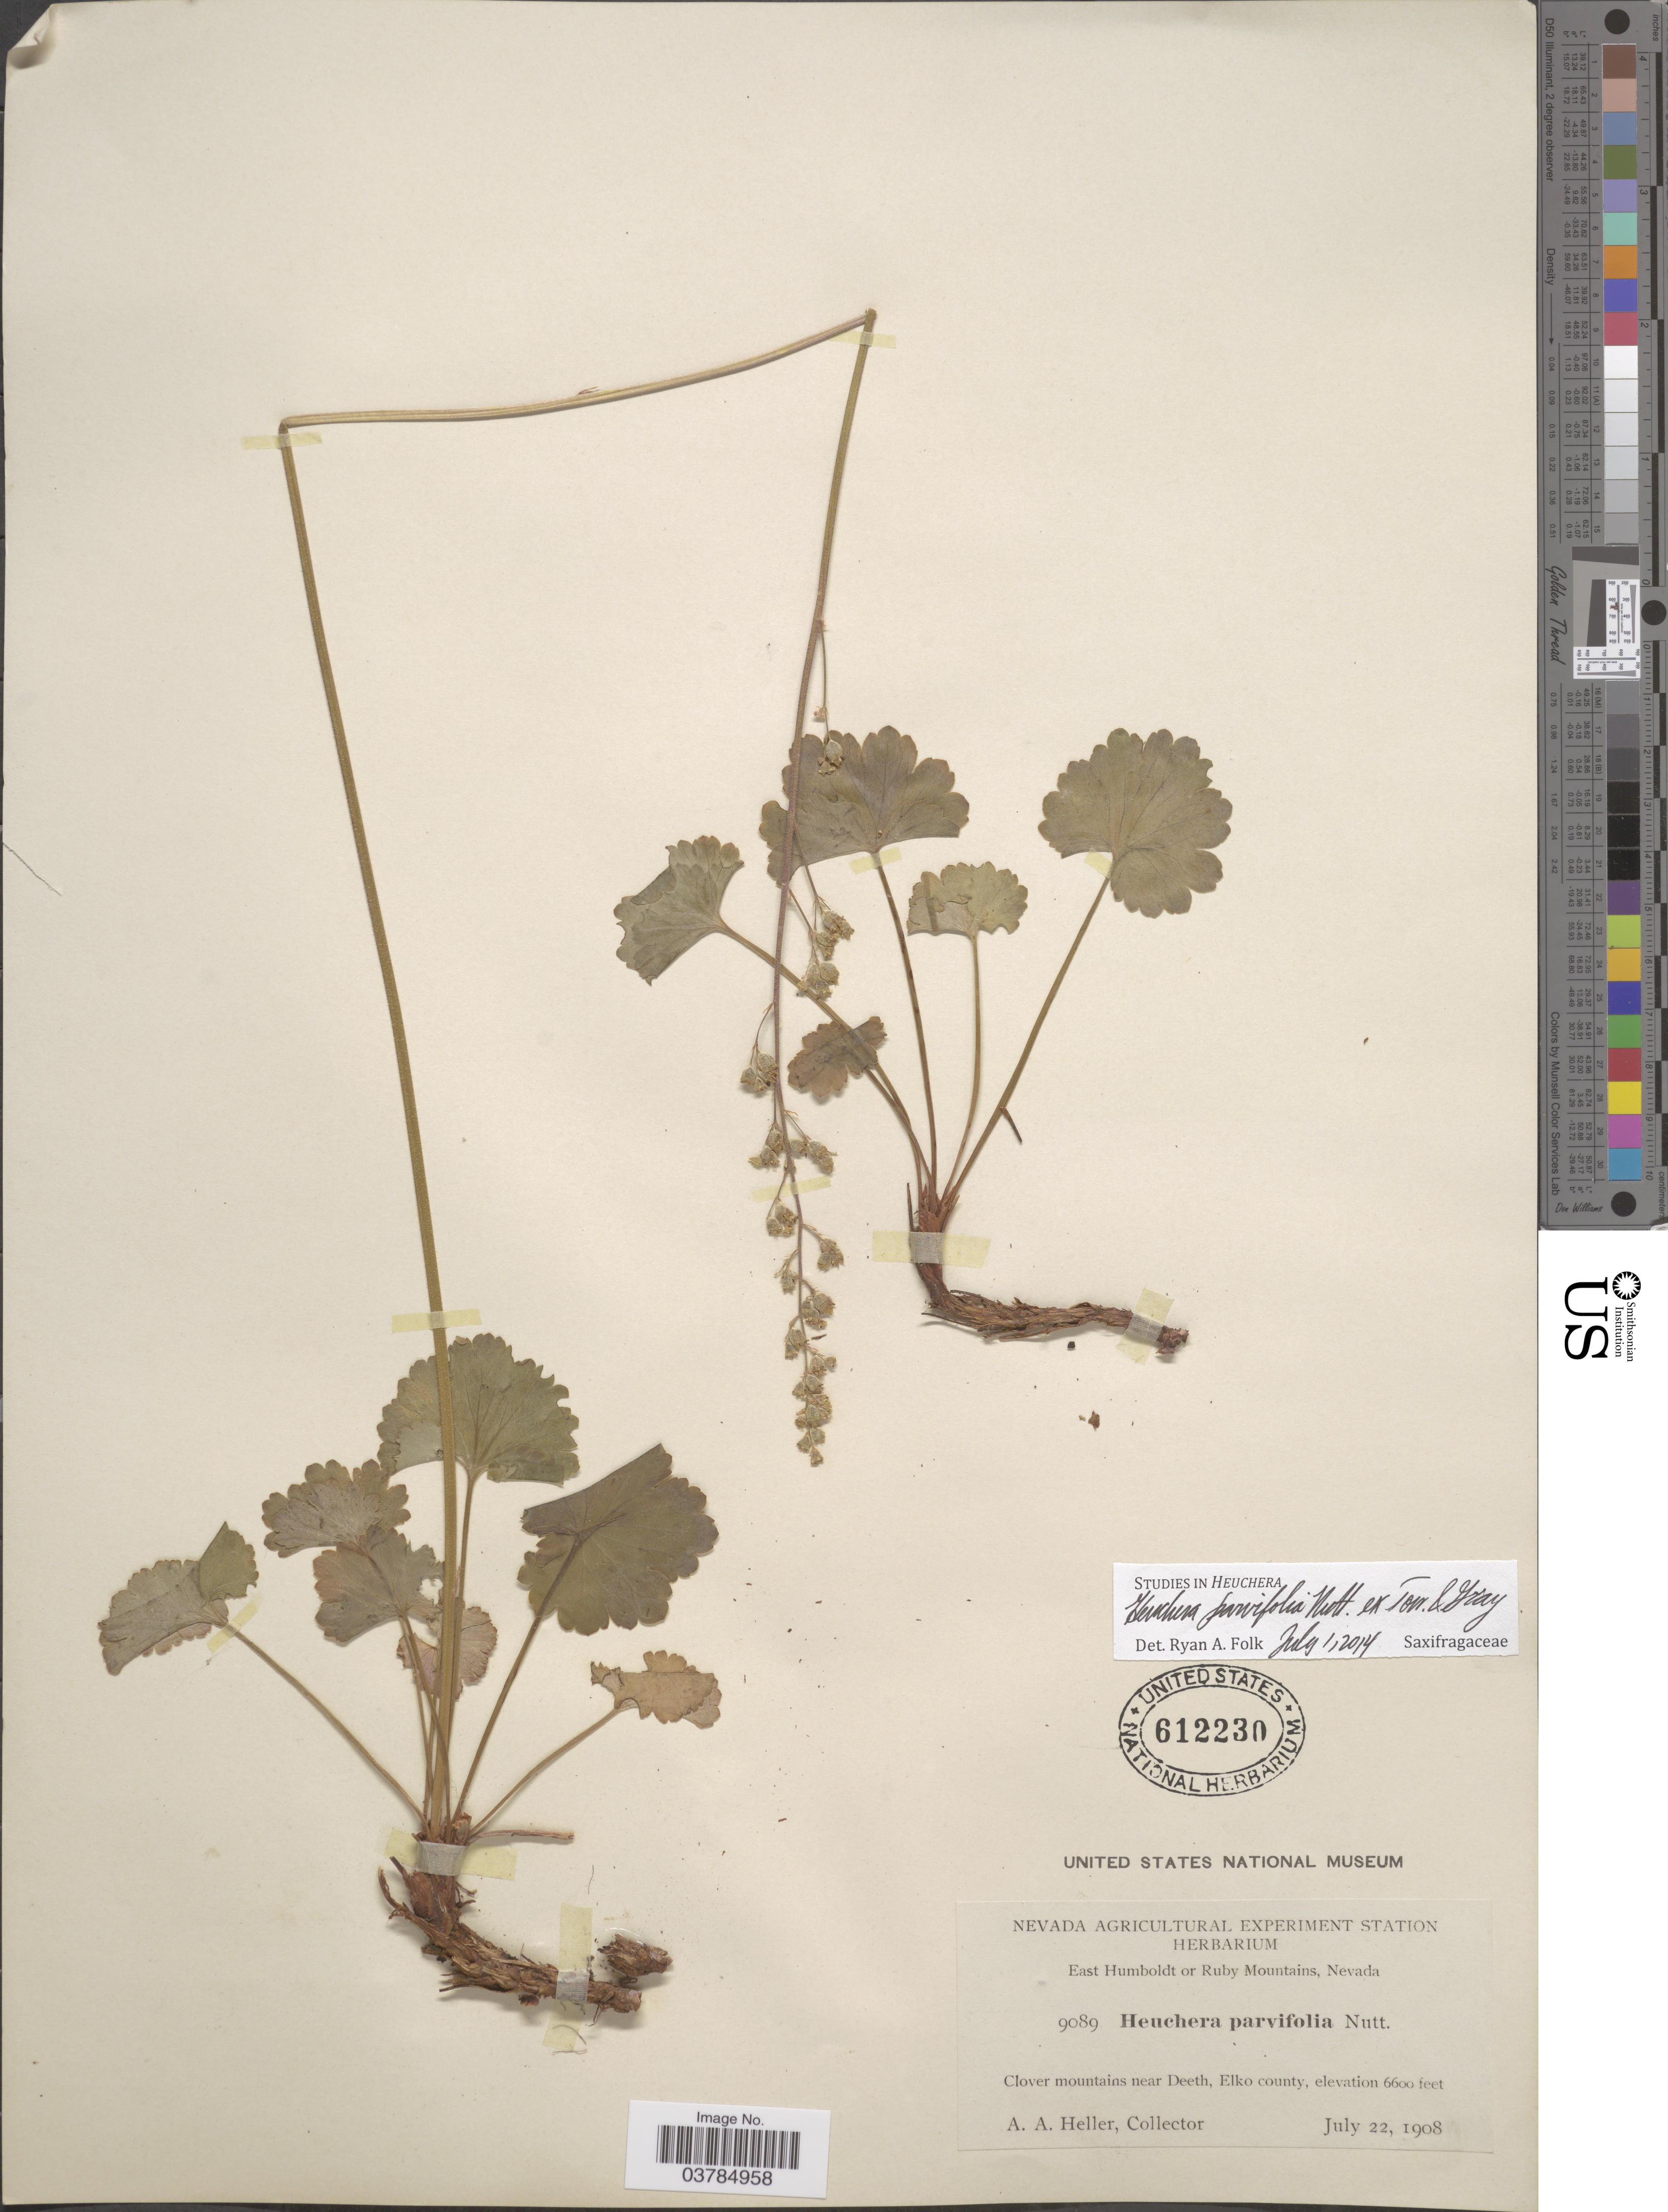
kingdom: Plantae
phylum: Tracheophyta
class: Magnoliopsida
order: Saxifragales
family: Saxifragaceae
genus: Heuchera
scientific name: Heuchera parvifolia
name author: Nutt.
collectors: A. A. Heller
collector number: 9089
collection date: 1908-07-22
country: United States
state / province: Nevada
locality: East Humboldt or Ruby Mountains. Clover mountains near Deeth, Elko county.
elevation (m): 2012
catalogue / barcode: US 612230